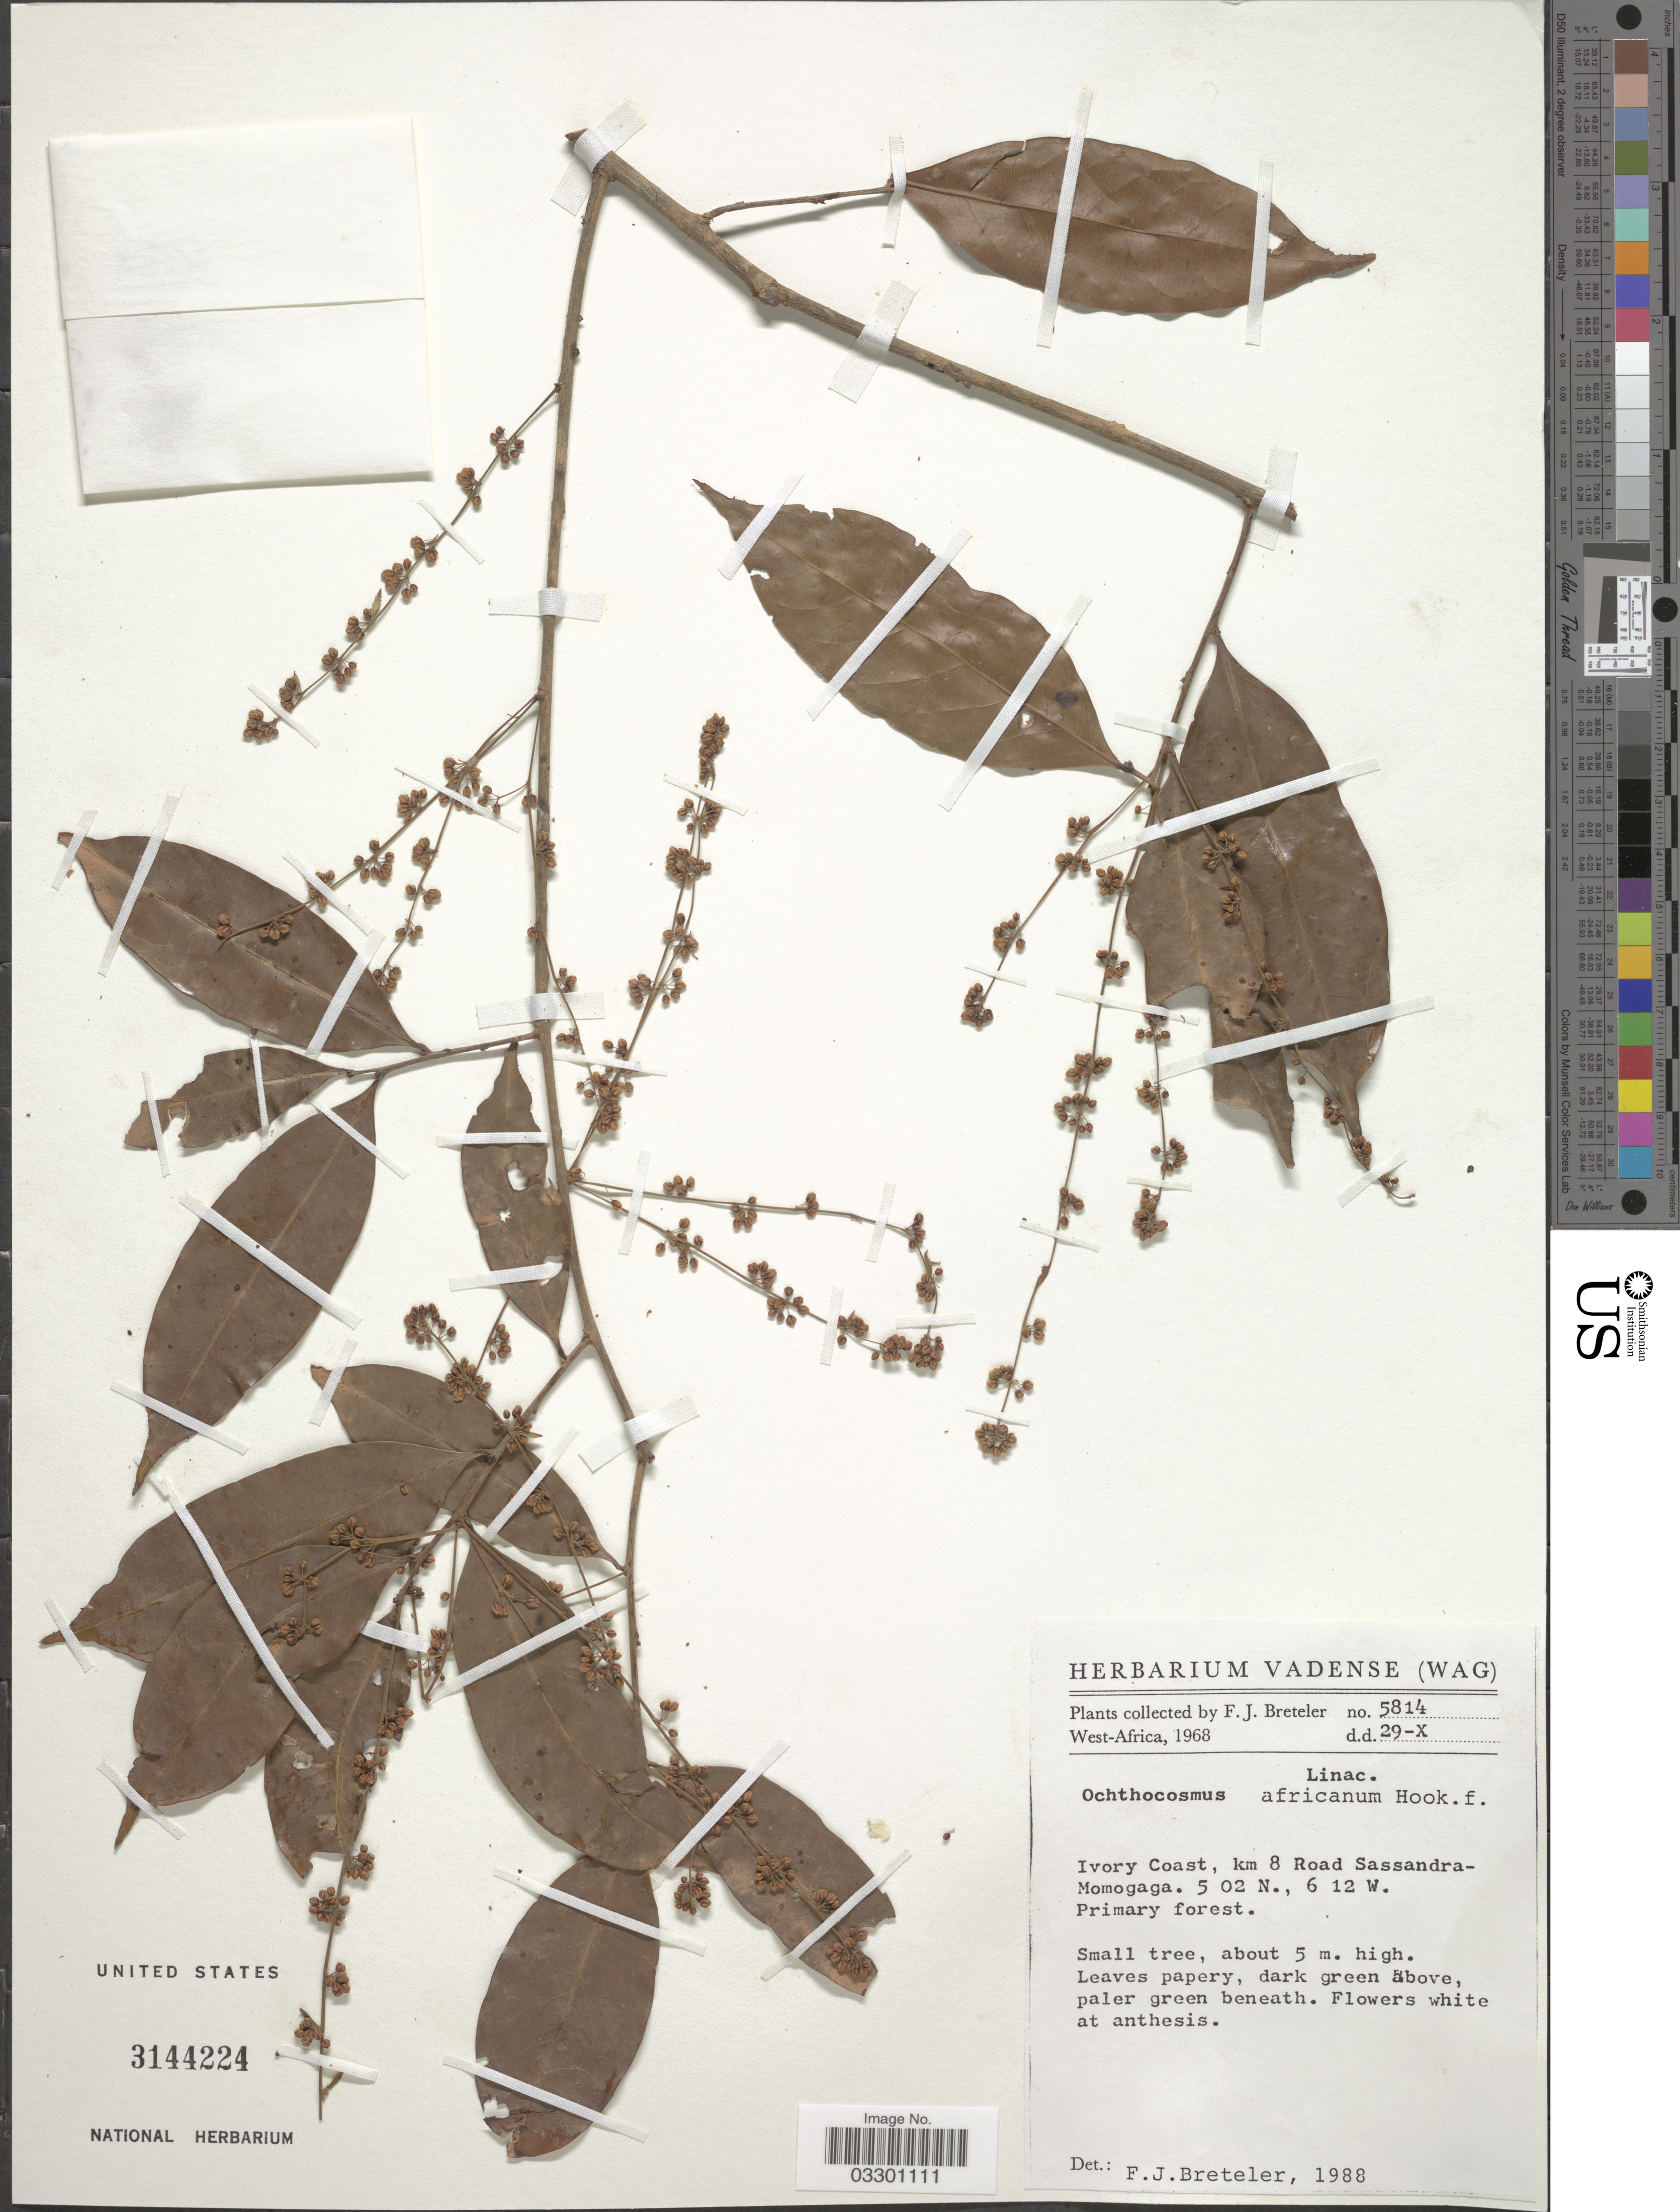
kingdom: Plantae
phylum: Tracheophyta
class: Magnoliopsida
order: Malpighiales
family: Ixonanthaceae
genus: Phyllocosmus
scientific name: Phyllocosmus africanus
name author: (Hook. f.) Klotzsch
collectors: F. J. Breteler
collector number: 5814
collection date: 1968-10-29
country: Ivory Coast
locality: Km 8 Road Sassandra-Momogaga.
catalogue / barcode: US 3144224